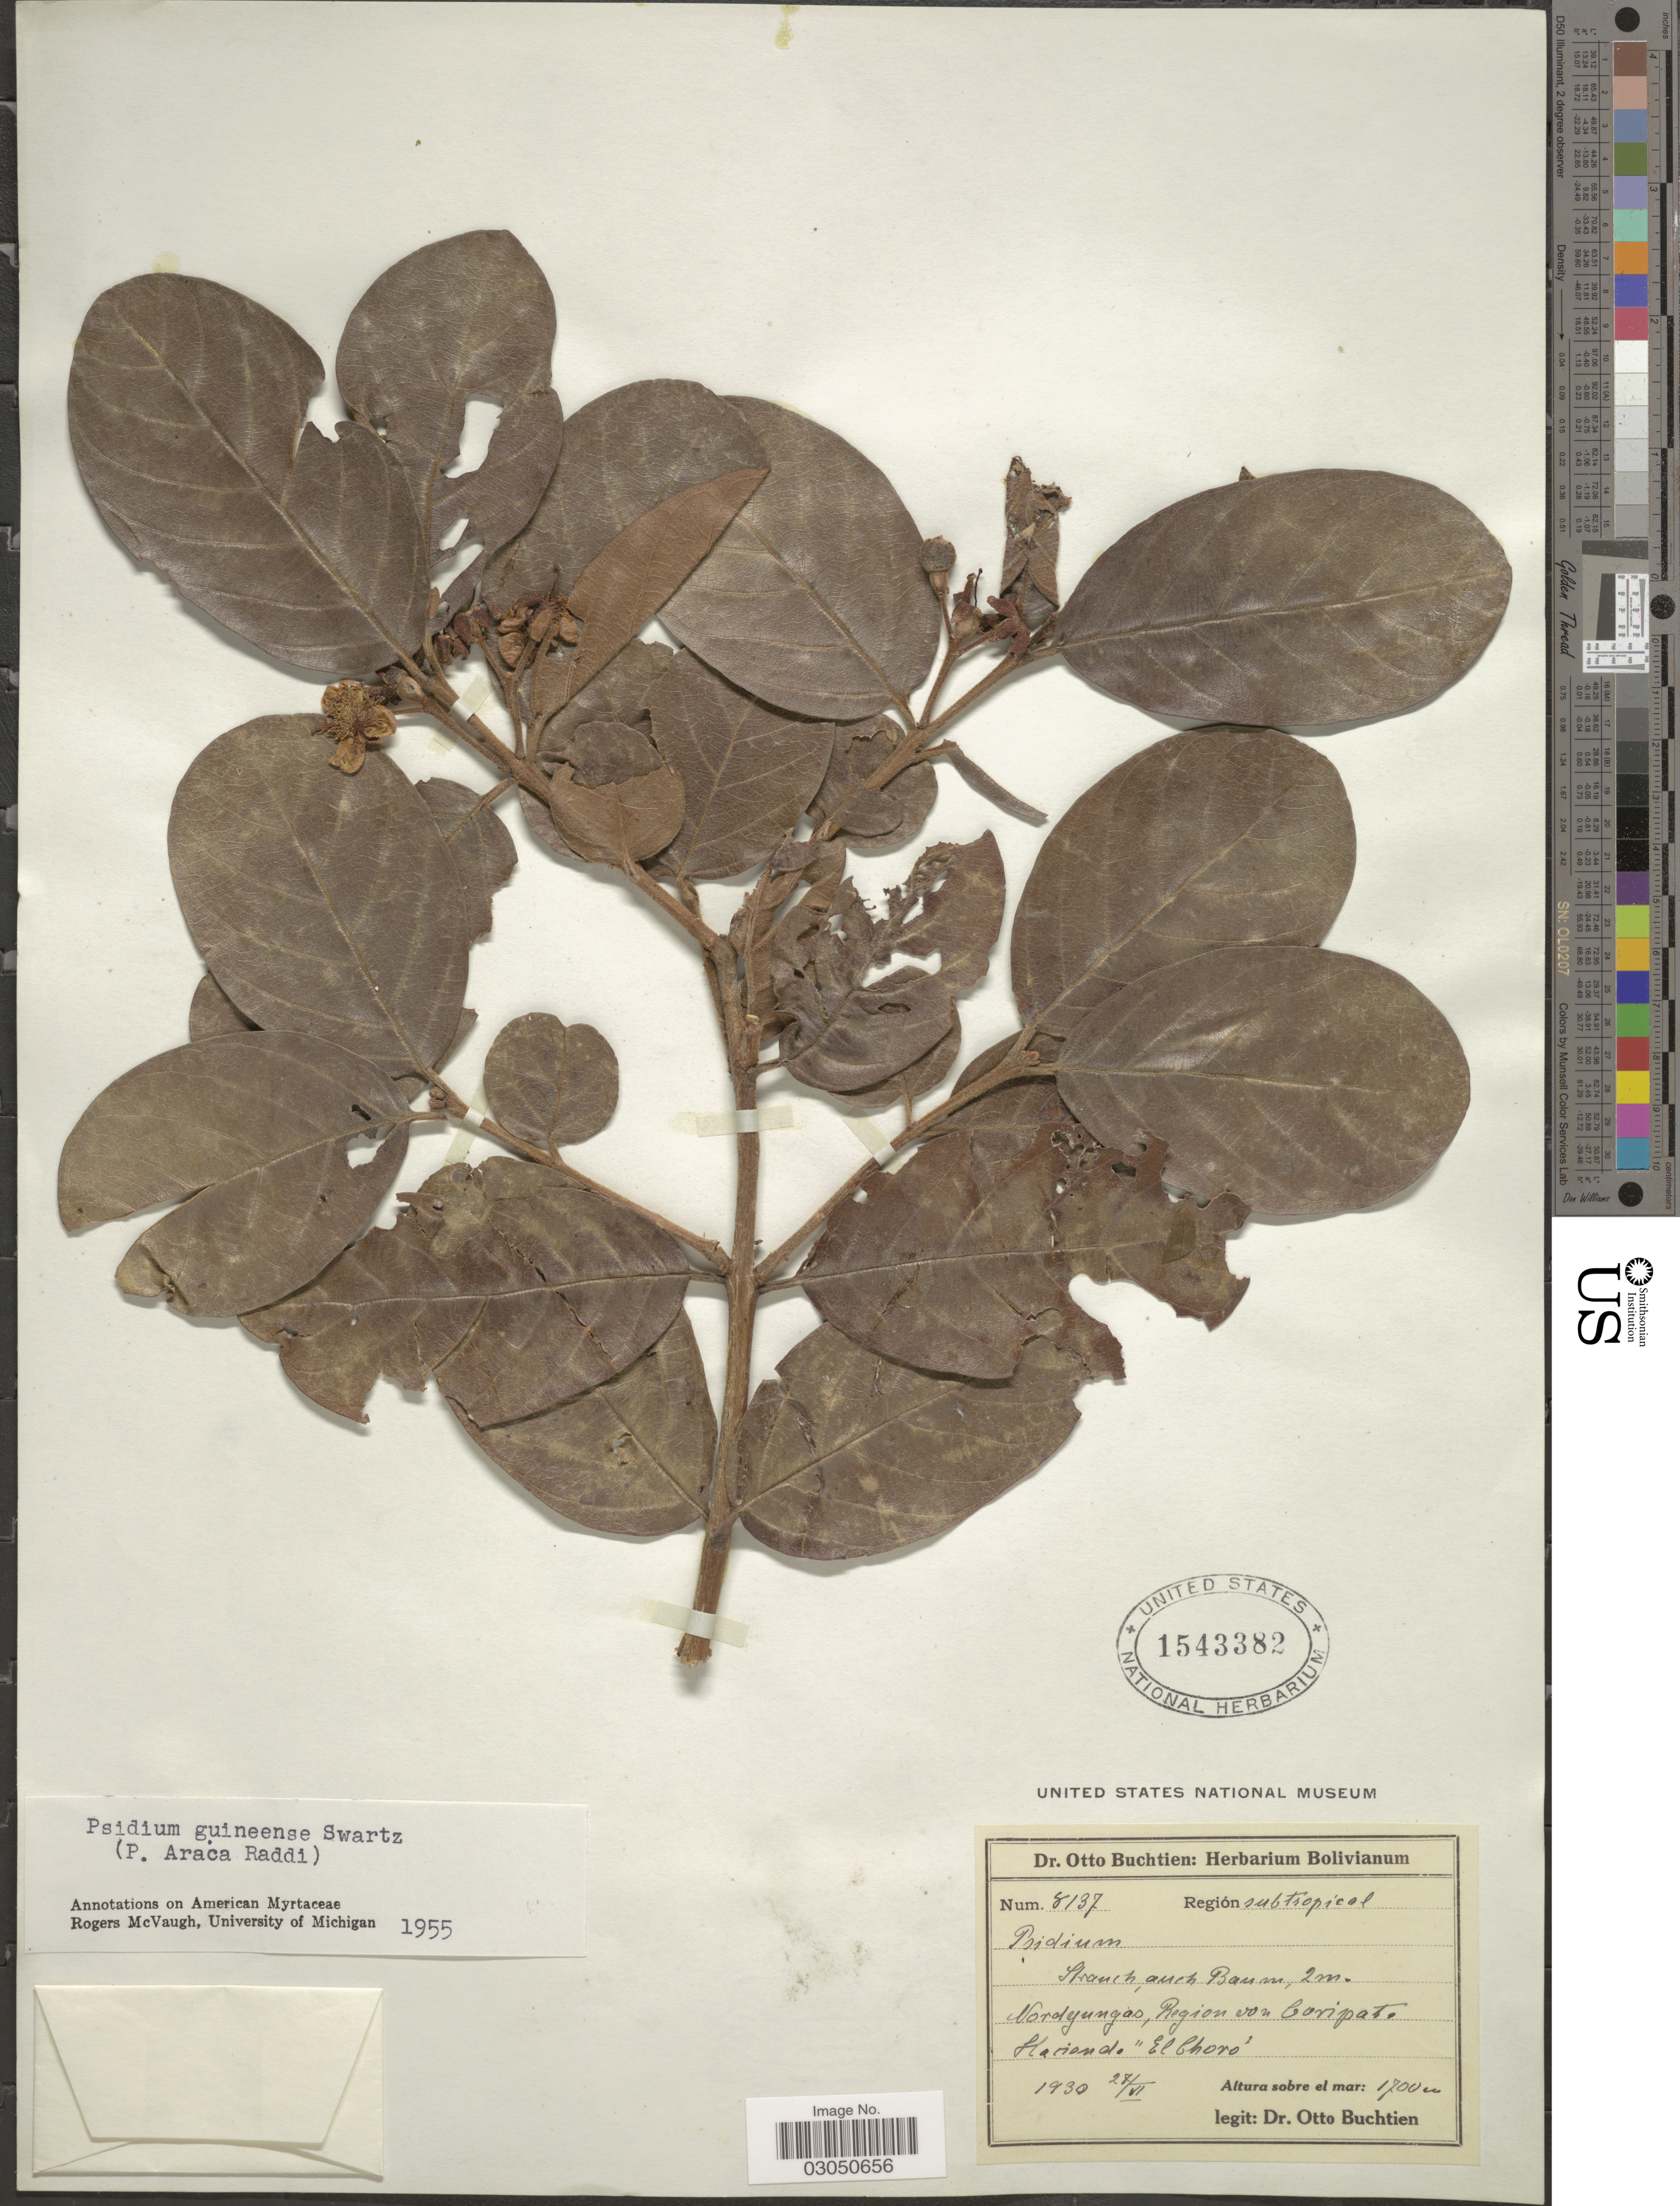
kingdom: Plantae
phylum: Tracheophyta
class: Magnoliopsida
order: Myrtales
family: Myrtaceae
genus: Psidium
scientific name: Psidium guineense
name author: Sw.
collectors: O. Buchtien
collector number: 8137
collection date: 1930-06-27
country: Bolivia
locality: Nordyungas, Region von Coripata, Hacienda "El Choro".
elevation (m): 1700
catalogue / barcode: US 1543382